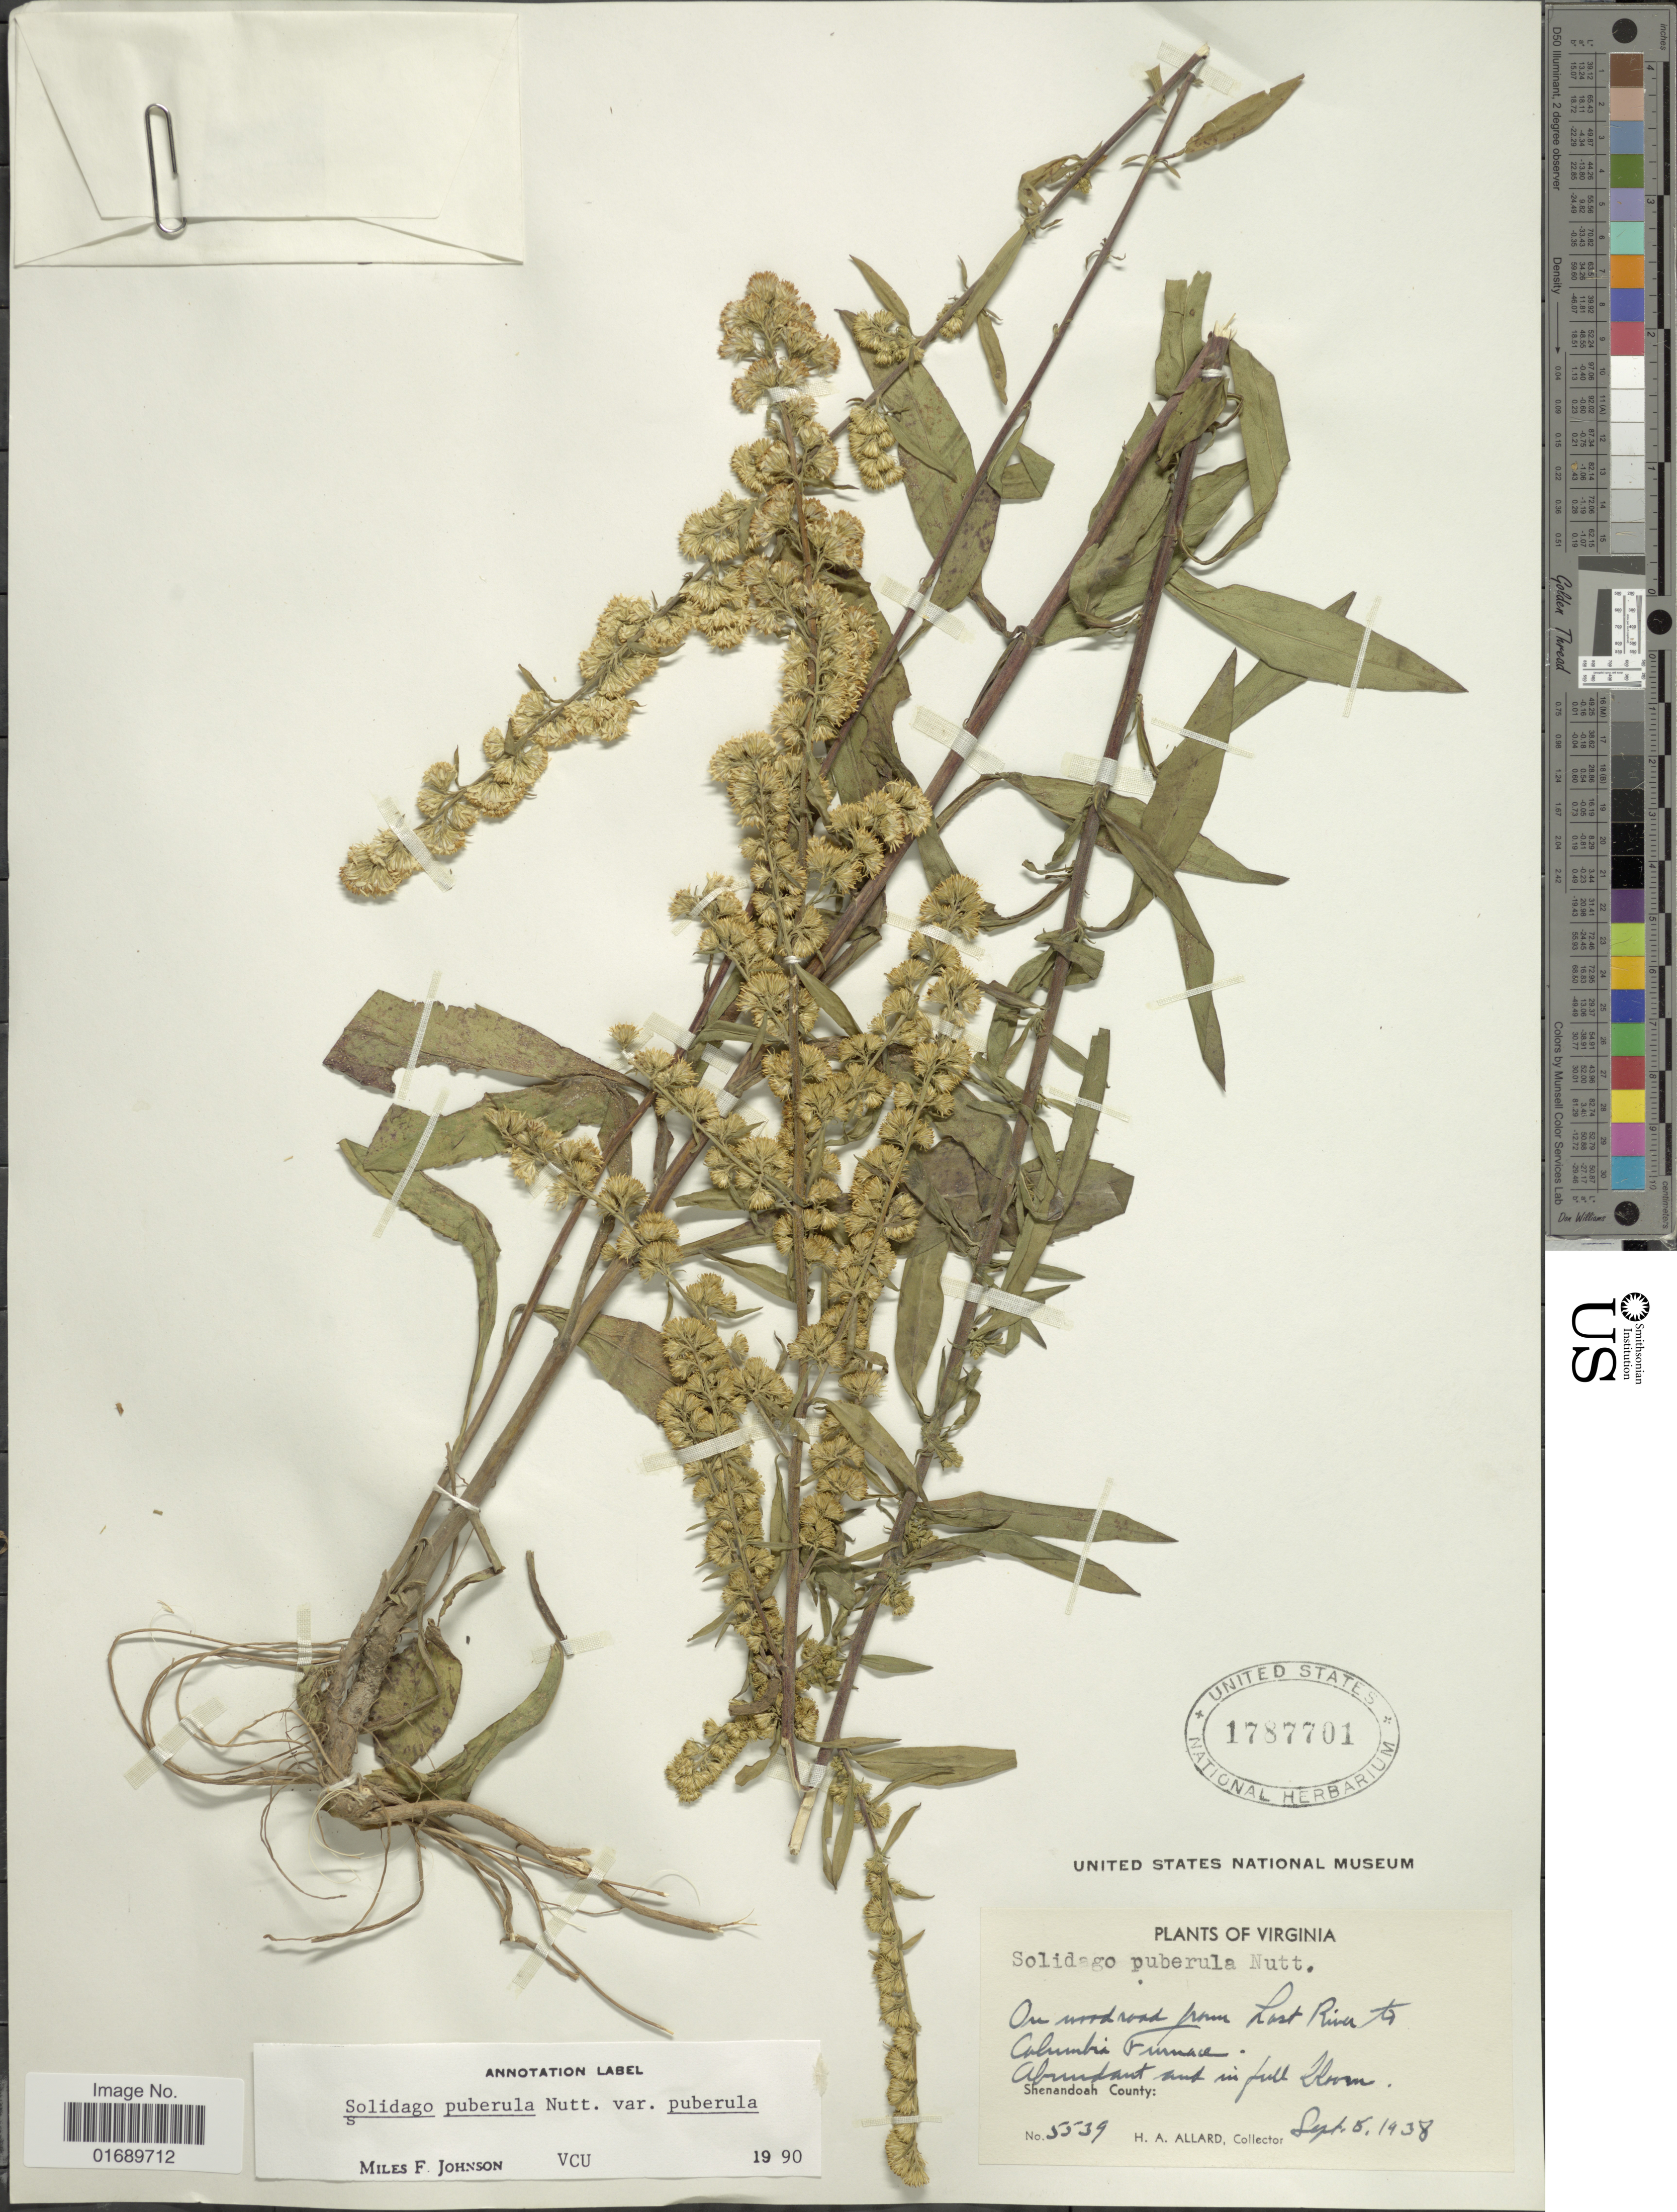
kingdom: Plantae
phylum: Tracheophyta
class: Magnoliopsida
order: Asterales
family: Asteraceae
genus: Solidago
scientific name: Solidago puberula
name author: Nutt.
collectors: H. A. Allard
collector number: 5539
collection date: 1938-09-05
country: United States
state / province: Virginia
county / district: Shenandoah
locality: On wood road from Lost River to Columbia Furmace.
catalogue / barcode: US 1787701